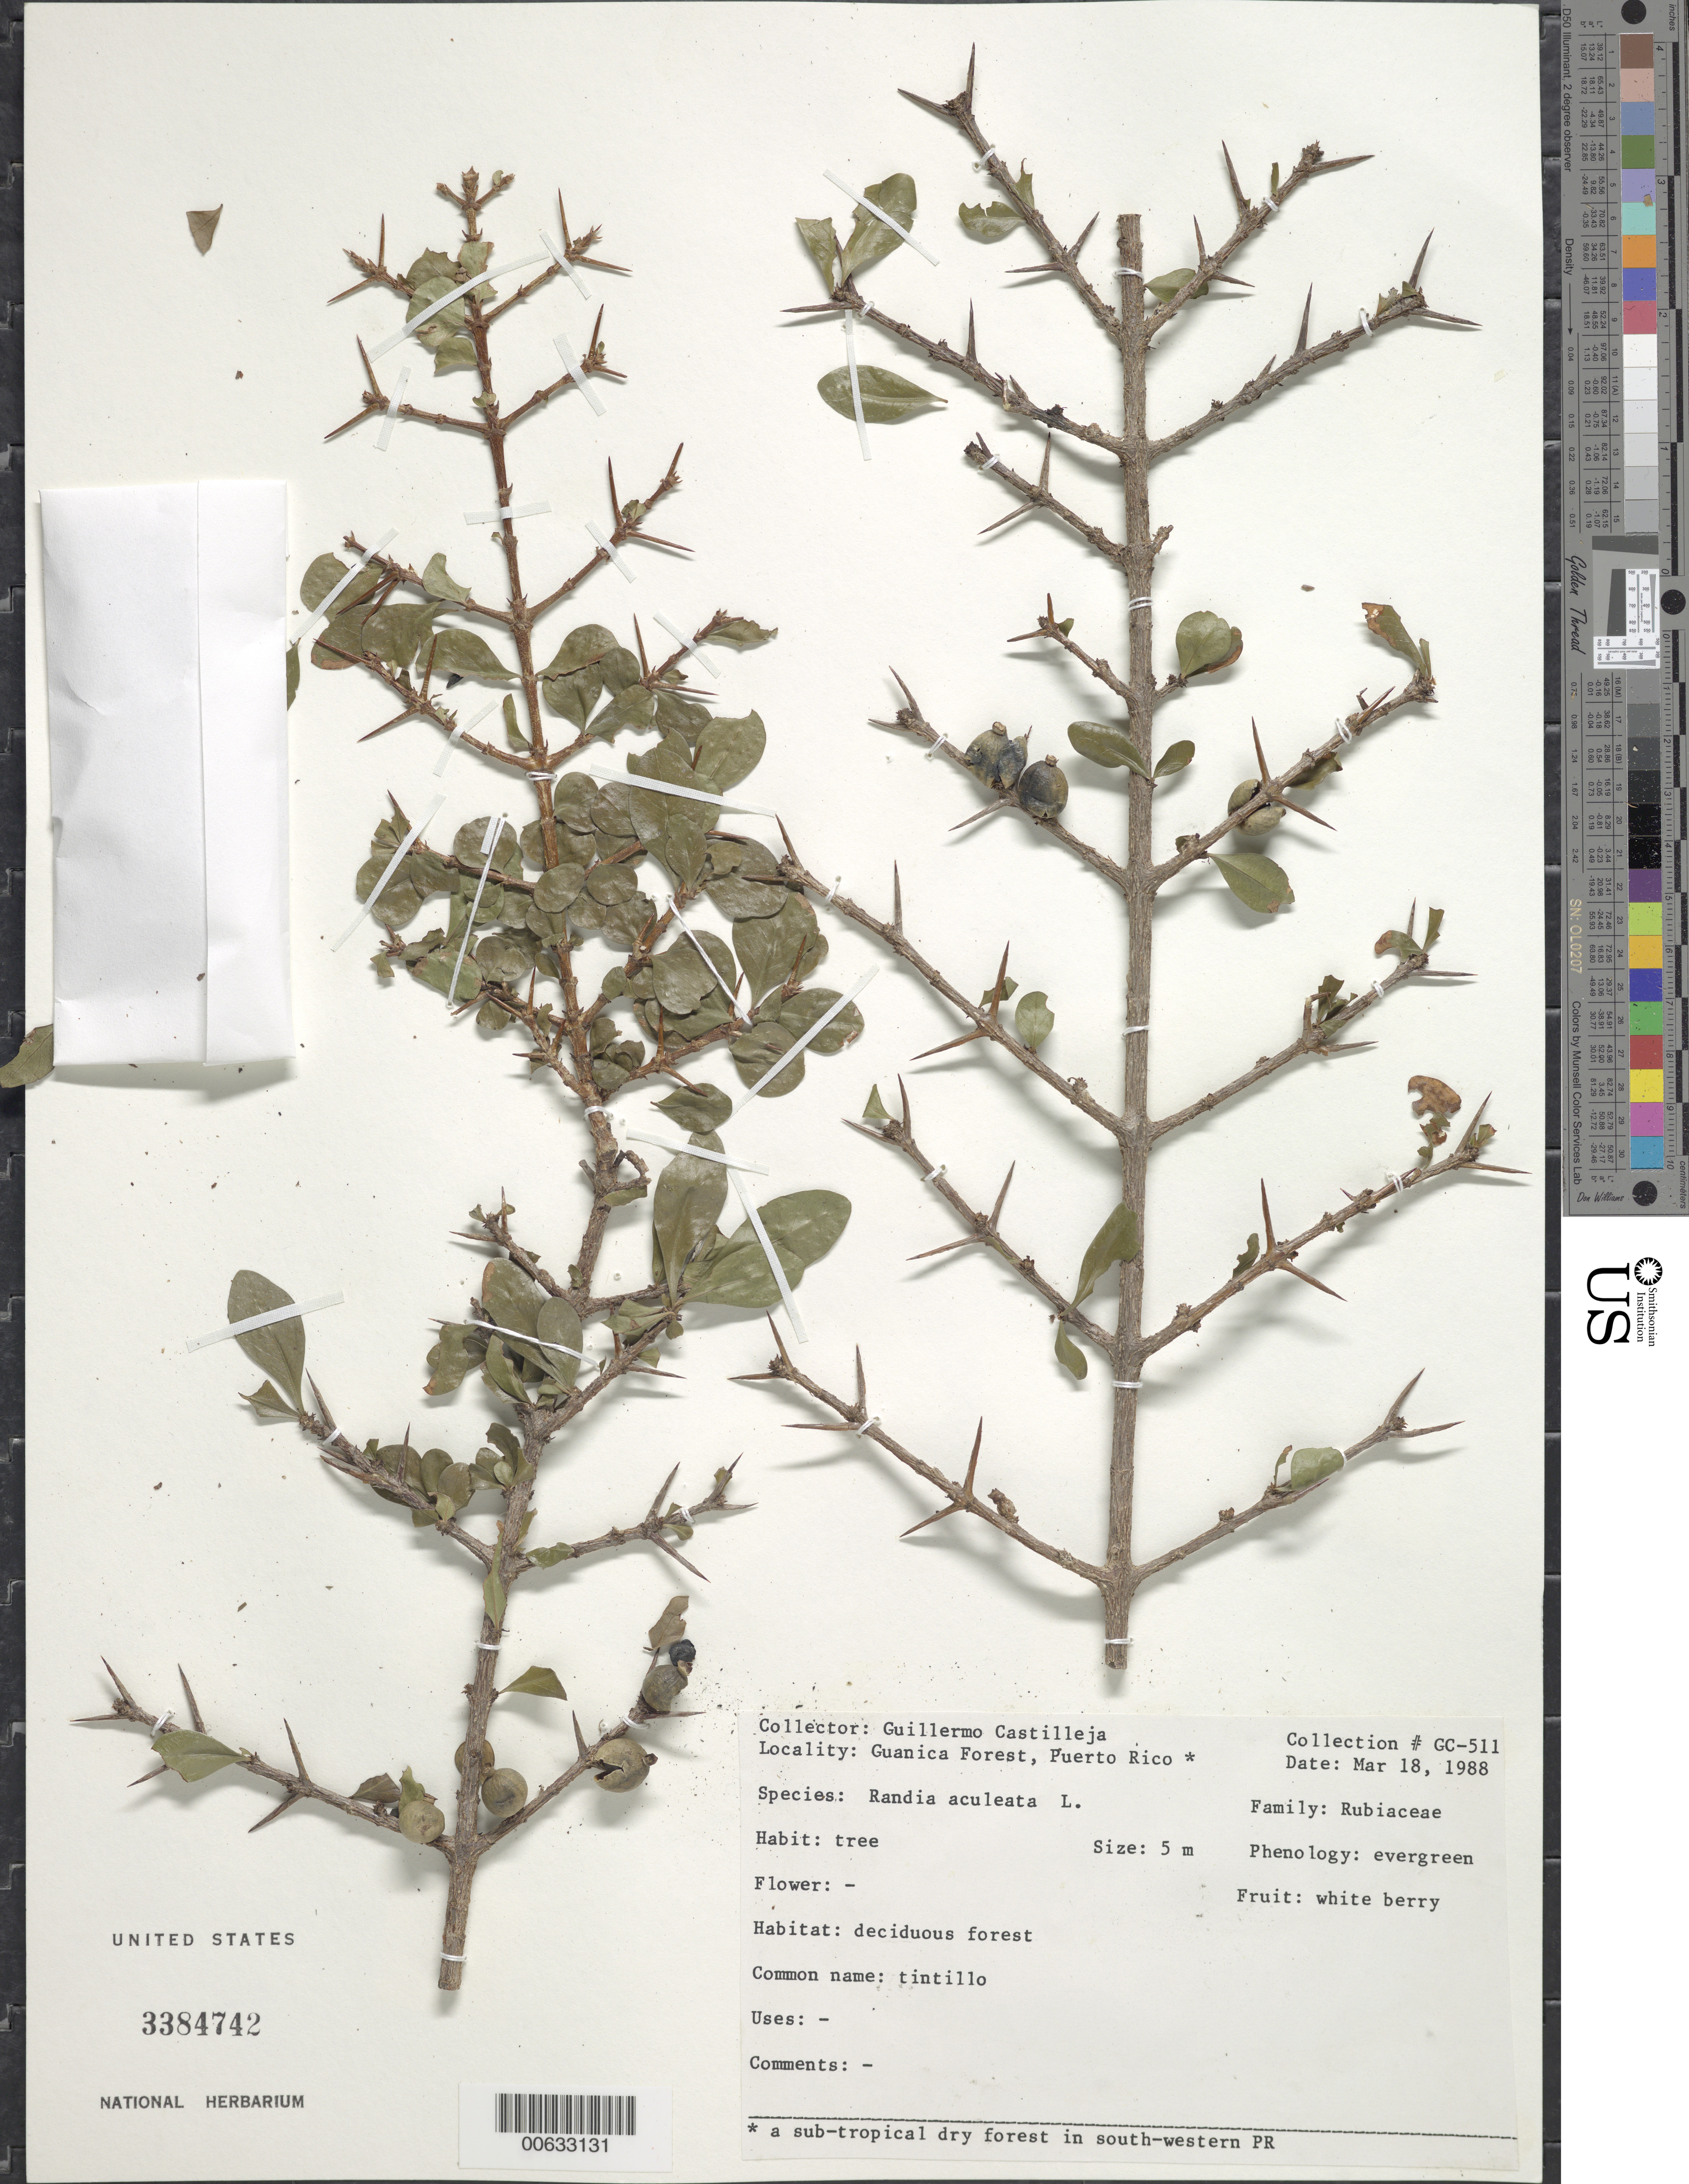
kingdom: Plantae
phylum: Tracheophyta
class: Magnoliopsida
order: Gentianales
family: Rubiaceae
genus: Randia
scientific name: Randia aculeata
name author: L.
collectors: G. Castilleja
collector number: GC-511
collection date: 1988-03-18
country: Puerto Rico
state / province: Guánica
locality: Guanica Forest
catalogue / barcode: US 3384742